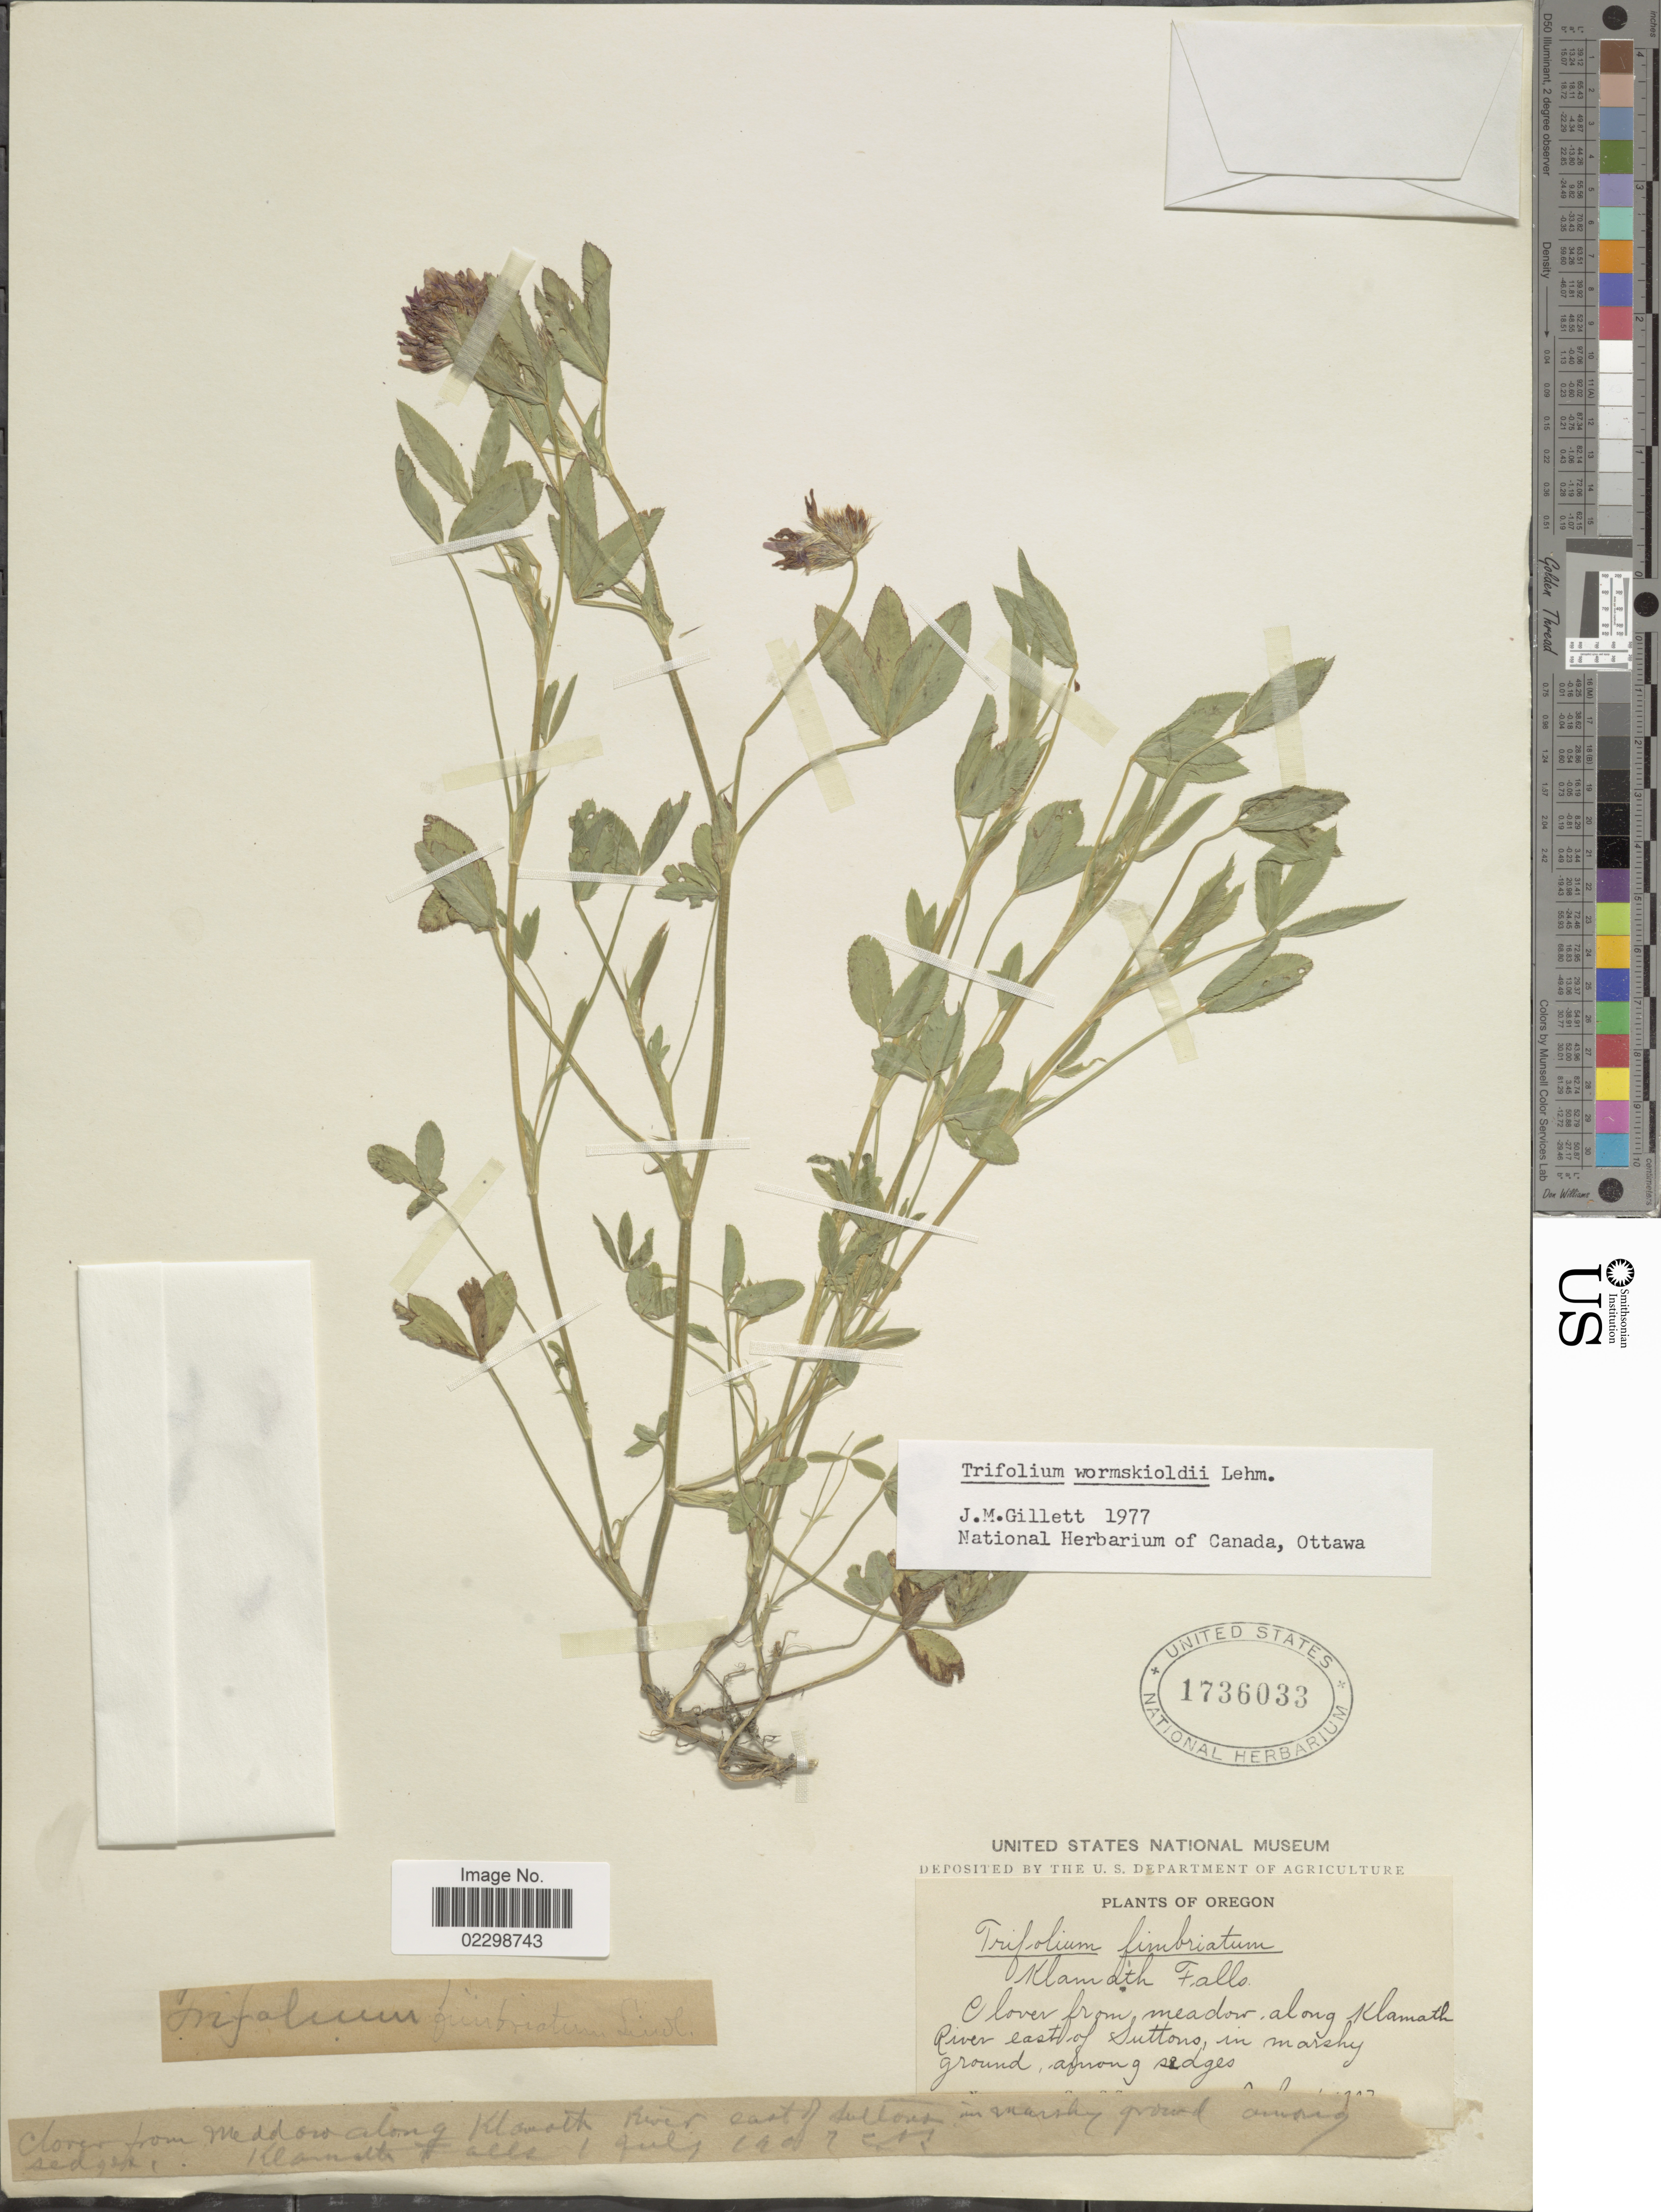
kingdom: Plantae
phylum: Tracheophyta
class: Magnoliopsida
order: Fabales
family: Fabaceae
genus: Trifolium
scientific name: Trifolium wormskioldii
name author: Lehm.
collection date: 1902-07-01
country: United States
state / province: Oregon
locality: Klmath Falls, Clover from meadow, along Klamath River east of Suttons, in marshy ground, among sedges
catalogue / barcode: US 1736033